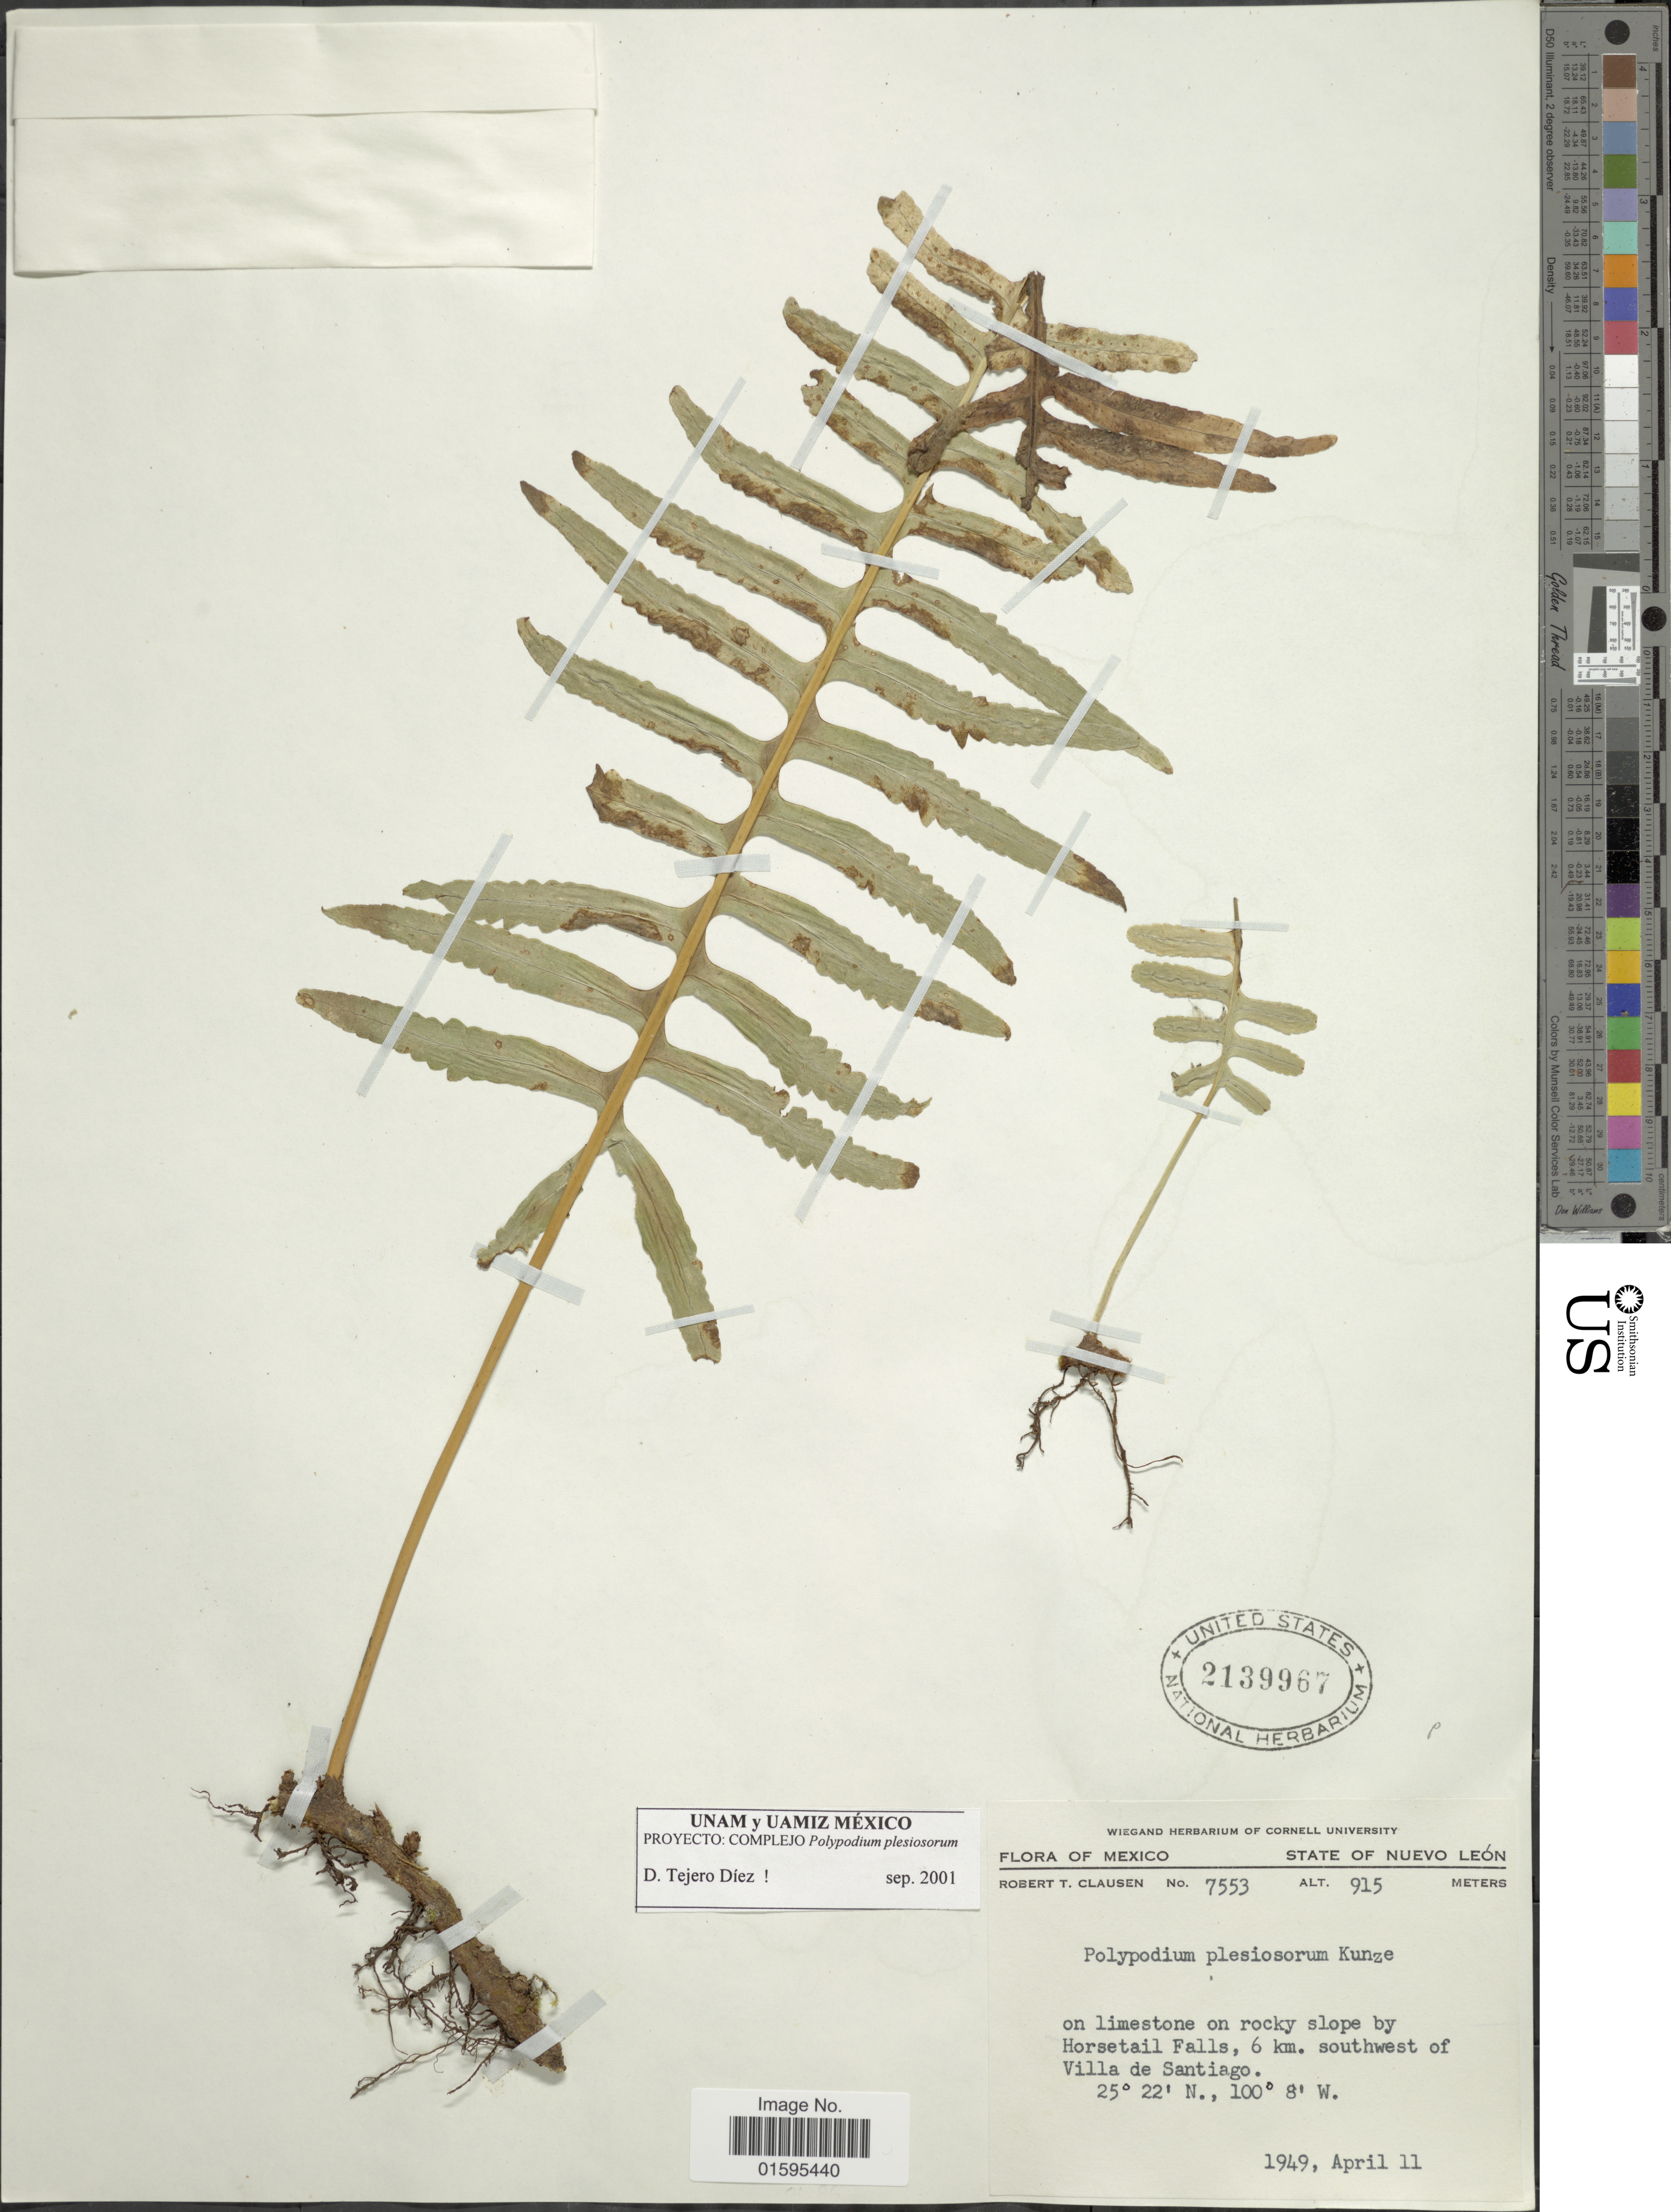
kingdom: Plantae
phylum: Tracheophyta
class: Polypodiopsida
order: Polypodiales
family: Polypodiaceae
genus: Polypodium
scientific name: Polypodium plesiosorum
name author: Kunze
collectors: R. T. Clausen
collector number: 7553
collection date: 1949-04-11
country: Mexico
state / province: Nuevo León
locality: On limestone on rocky slope by Horsetail Falls, 6 km. southwest of Villa de Santiago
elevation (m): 915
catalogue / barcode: US 2139967